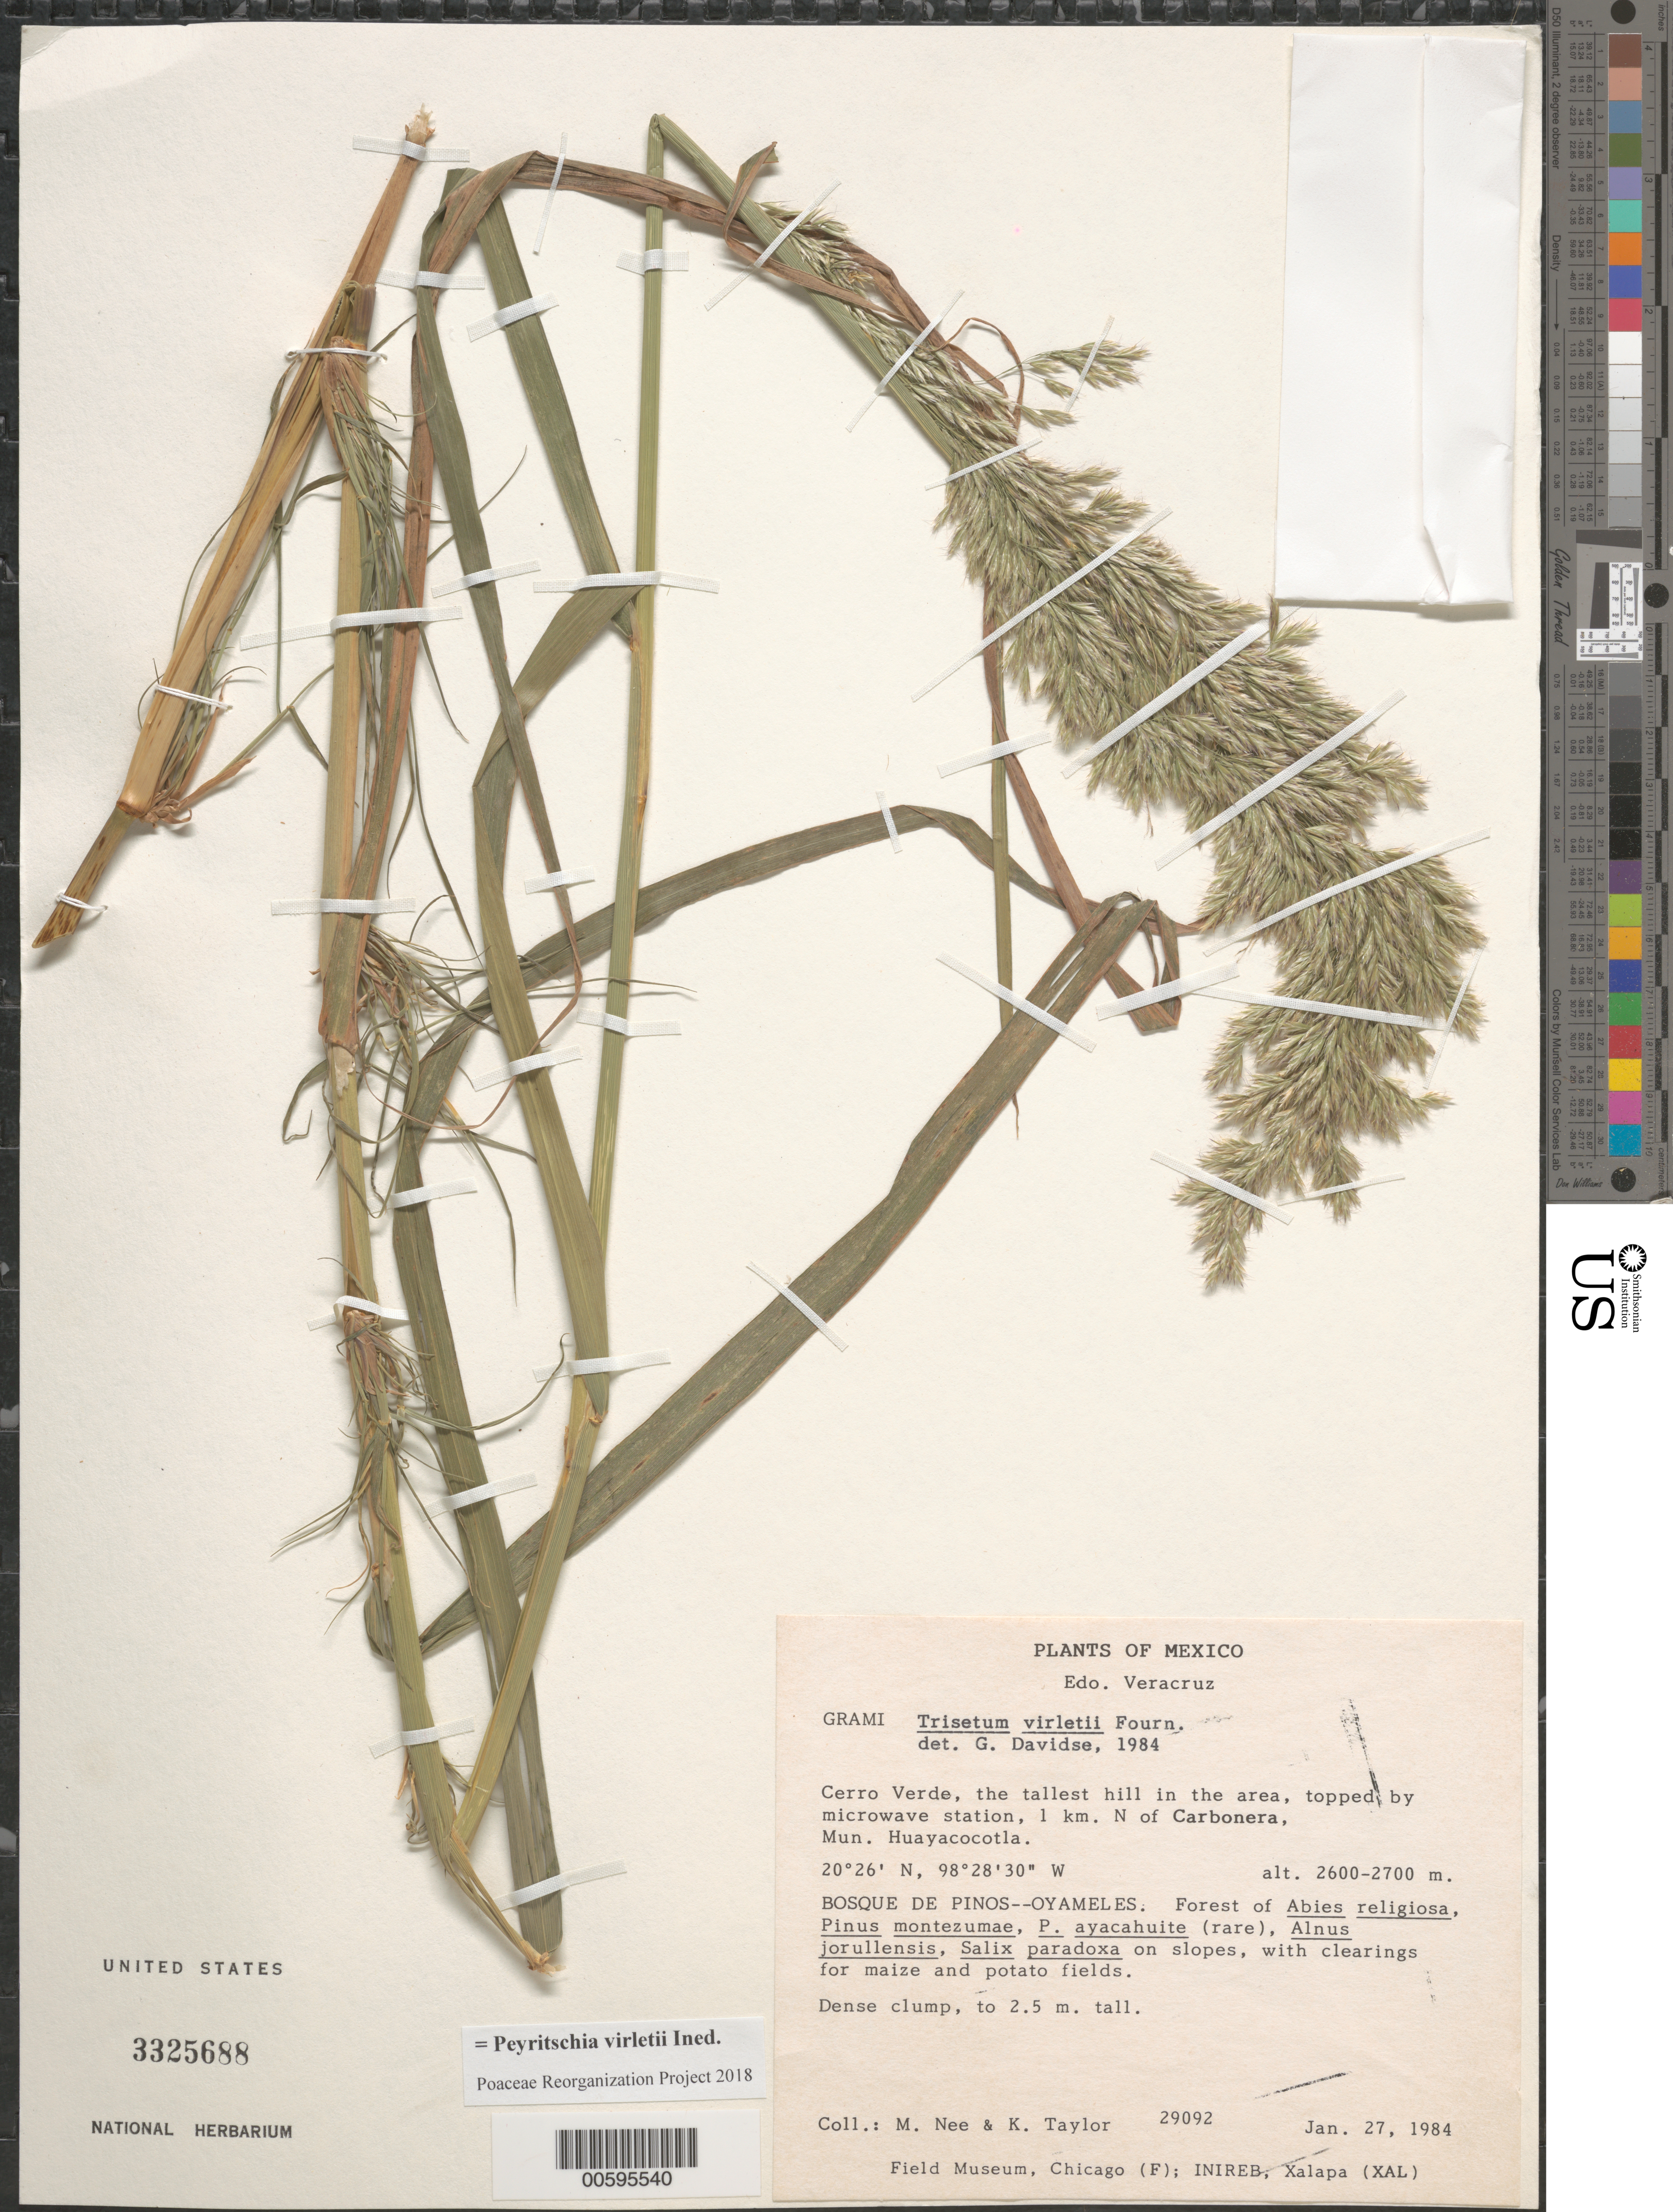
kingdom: Plantae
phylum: Tracheophyta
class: Liliopsida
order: Poales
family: Poaceae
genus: Peyritschia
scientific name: Peyritschia virletii ined.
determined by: Poaceae Reorganization Project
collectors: M. Nee & K. Taylor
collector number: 29092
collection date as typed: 27 Jan 1984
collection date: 1984-01-27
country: Mexico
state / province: Veracruz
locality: Cerro Verde, the tallest hill in the area, topped by microwave station, 1 km N of Carbonera, Mun Huayacocotla.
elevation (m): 2600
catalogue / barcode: US 3325688